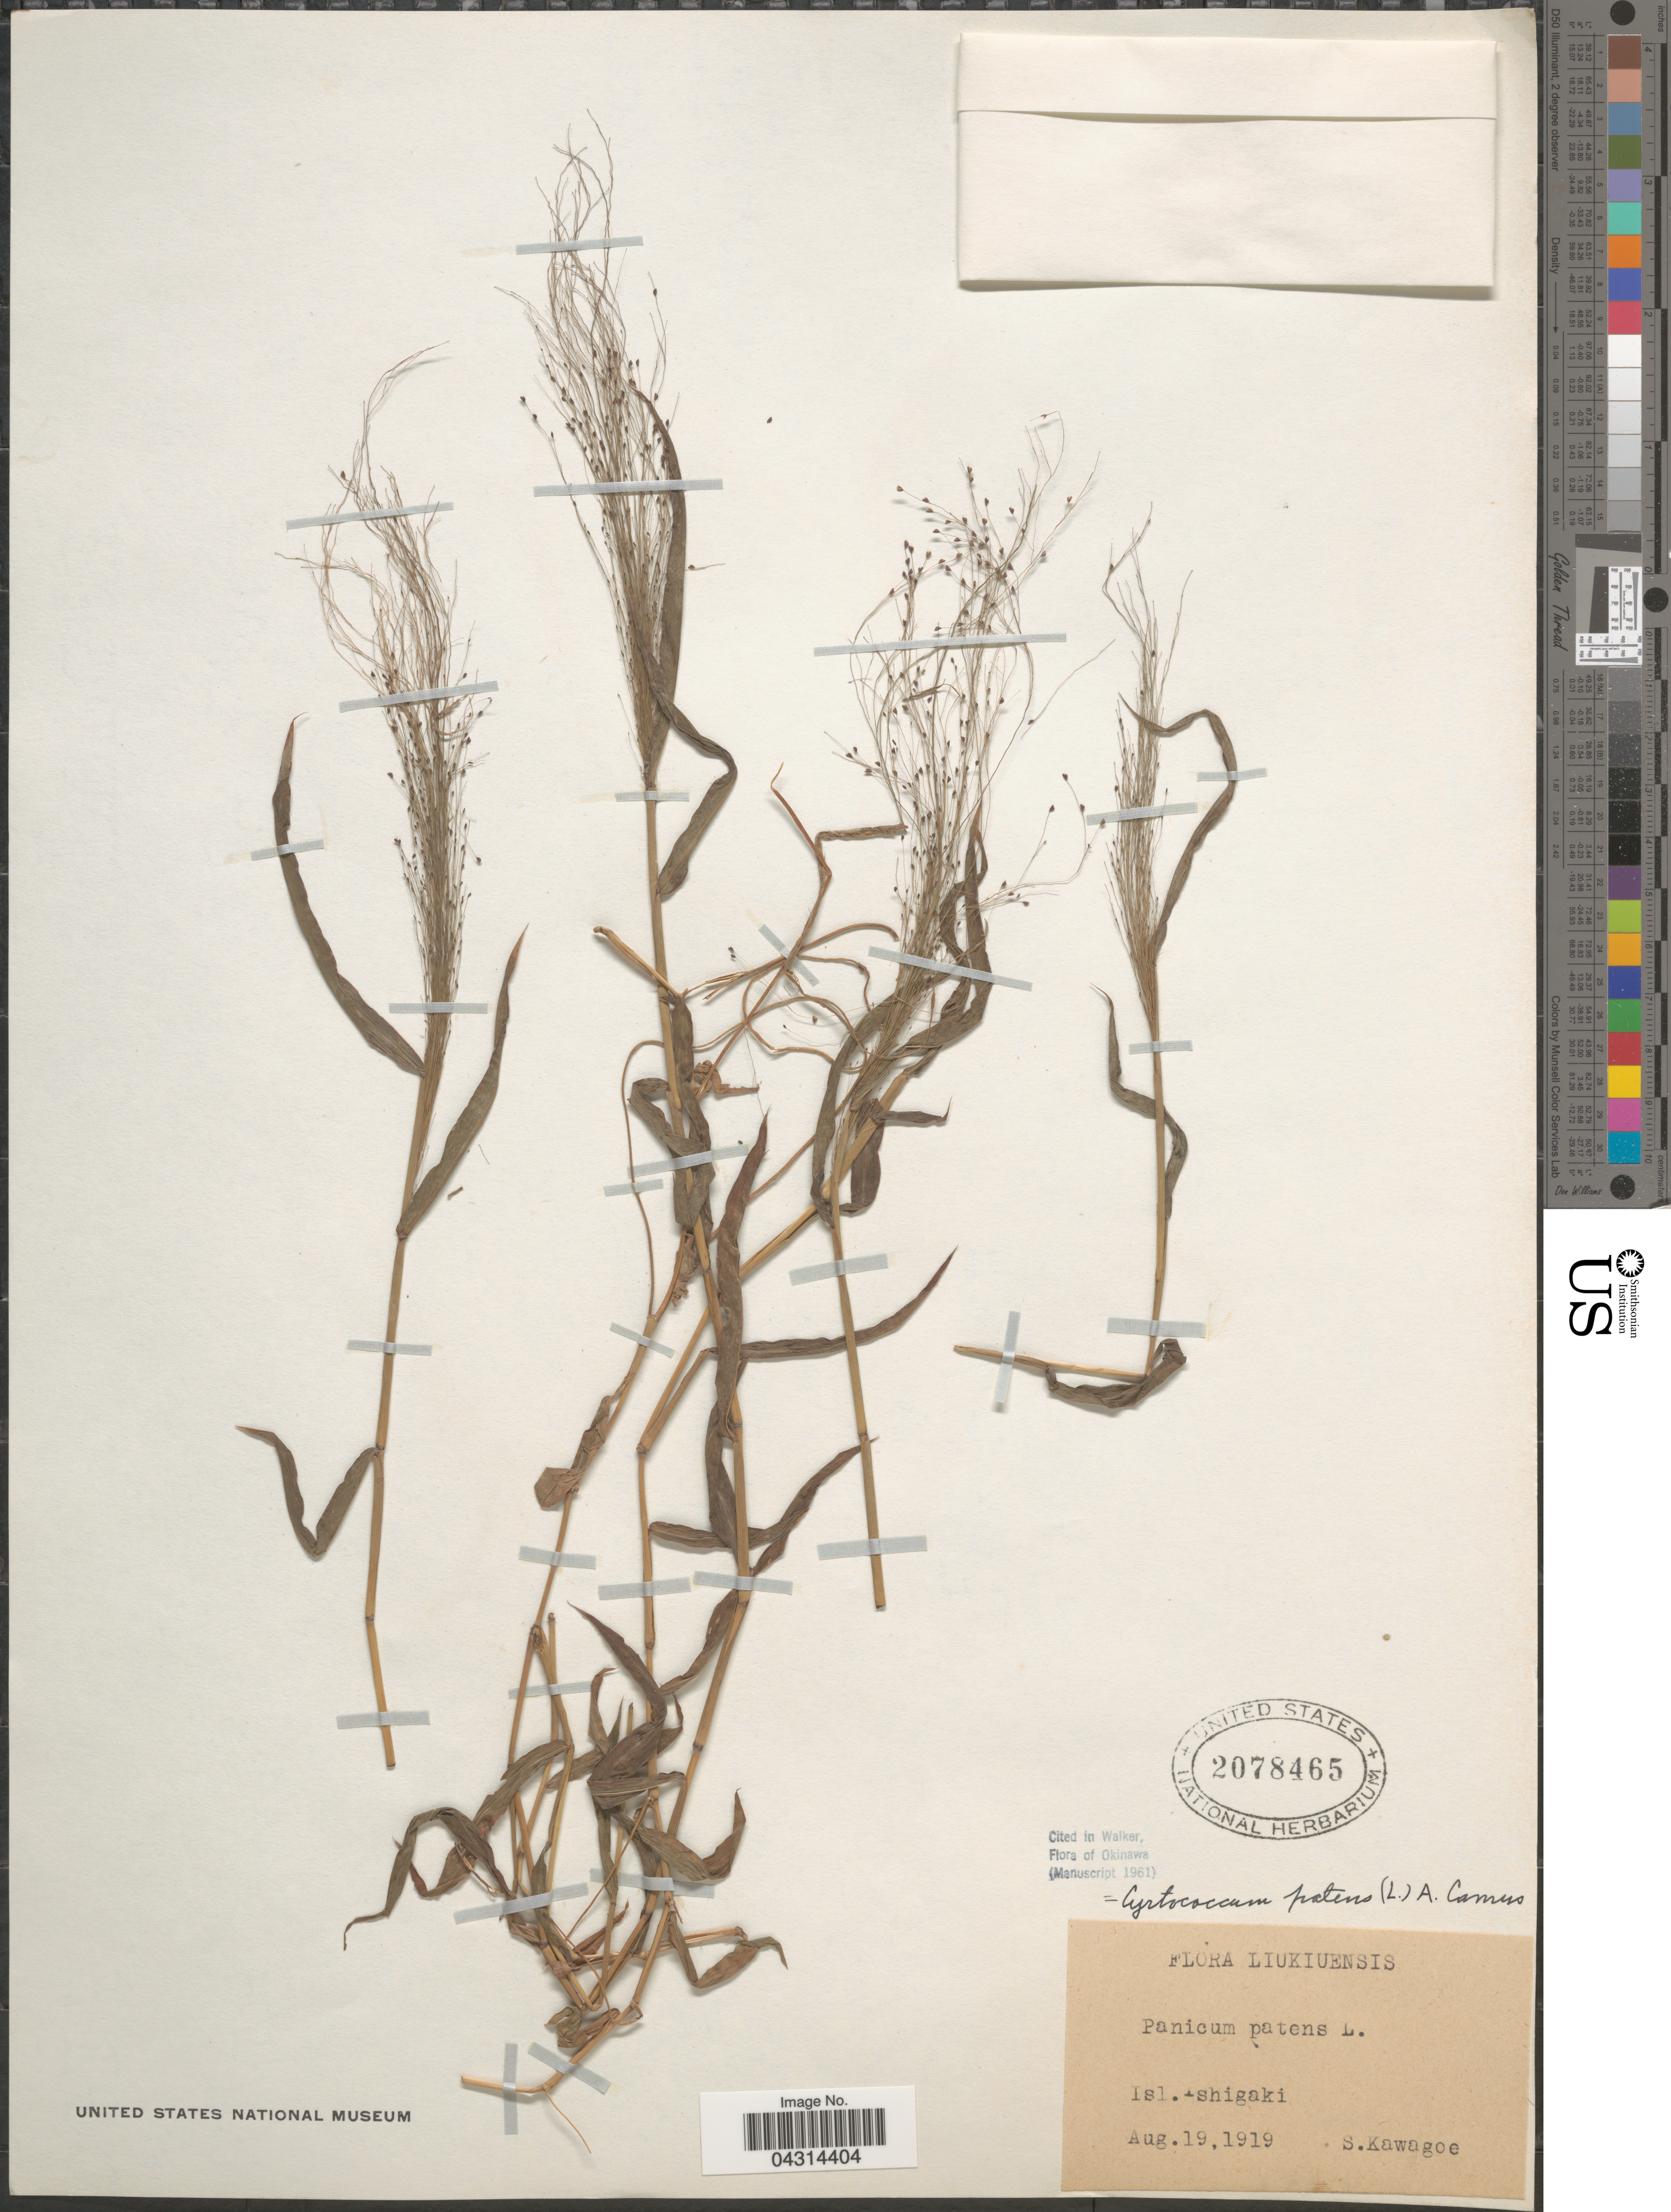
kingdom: Plantae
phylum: Tracheophyta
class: Liliopsida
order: Poales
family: Poaceae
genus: Cyrtococcum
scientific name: Cyrtococcum patens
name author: (L.) A. Camus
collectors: S. Kawagoe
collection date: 1919-08-19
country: Japan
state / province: Okinawa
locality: Liukiuensis. Isl. Ishigaki.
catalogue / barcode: US 2078465